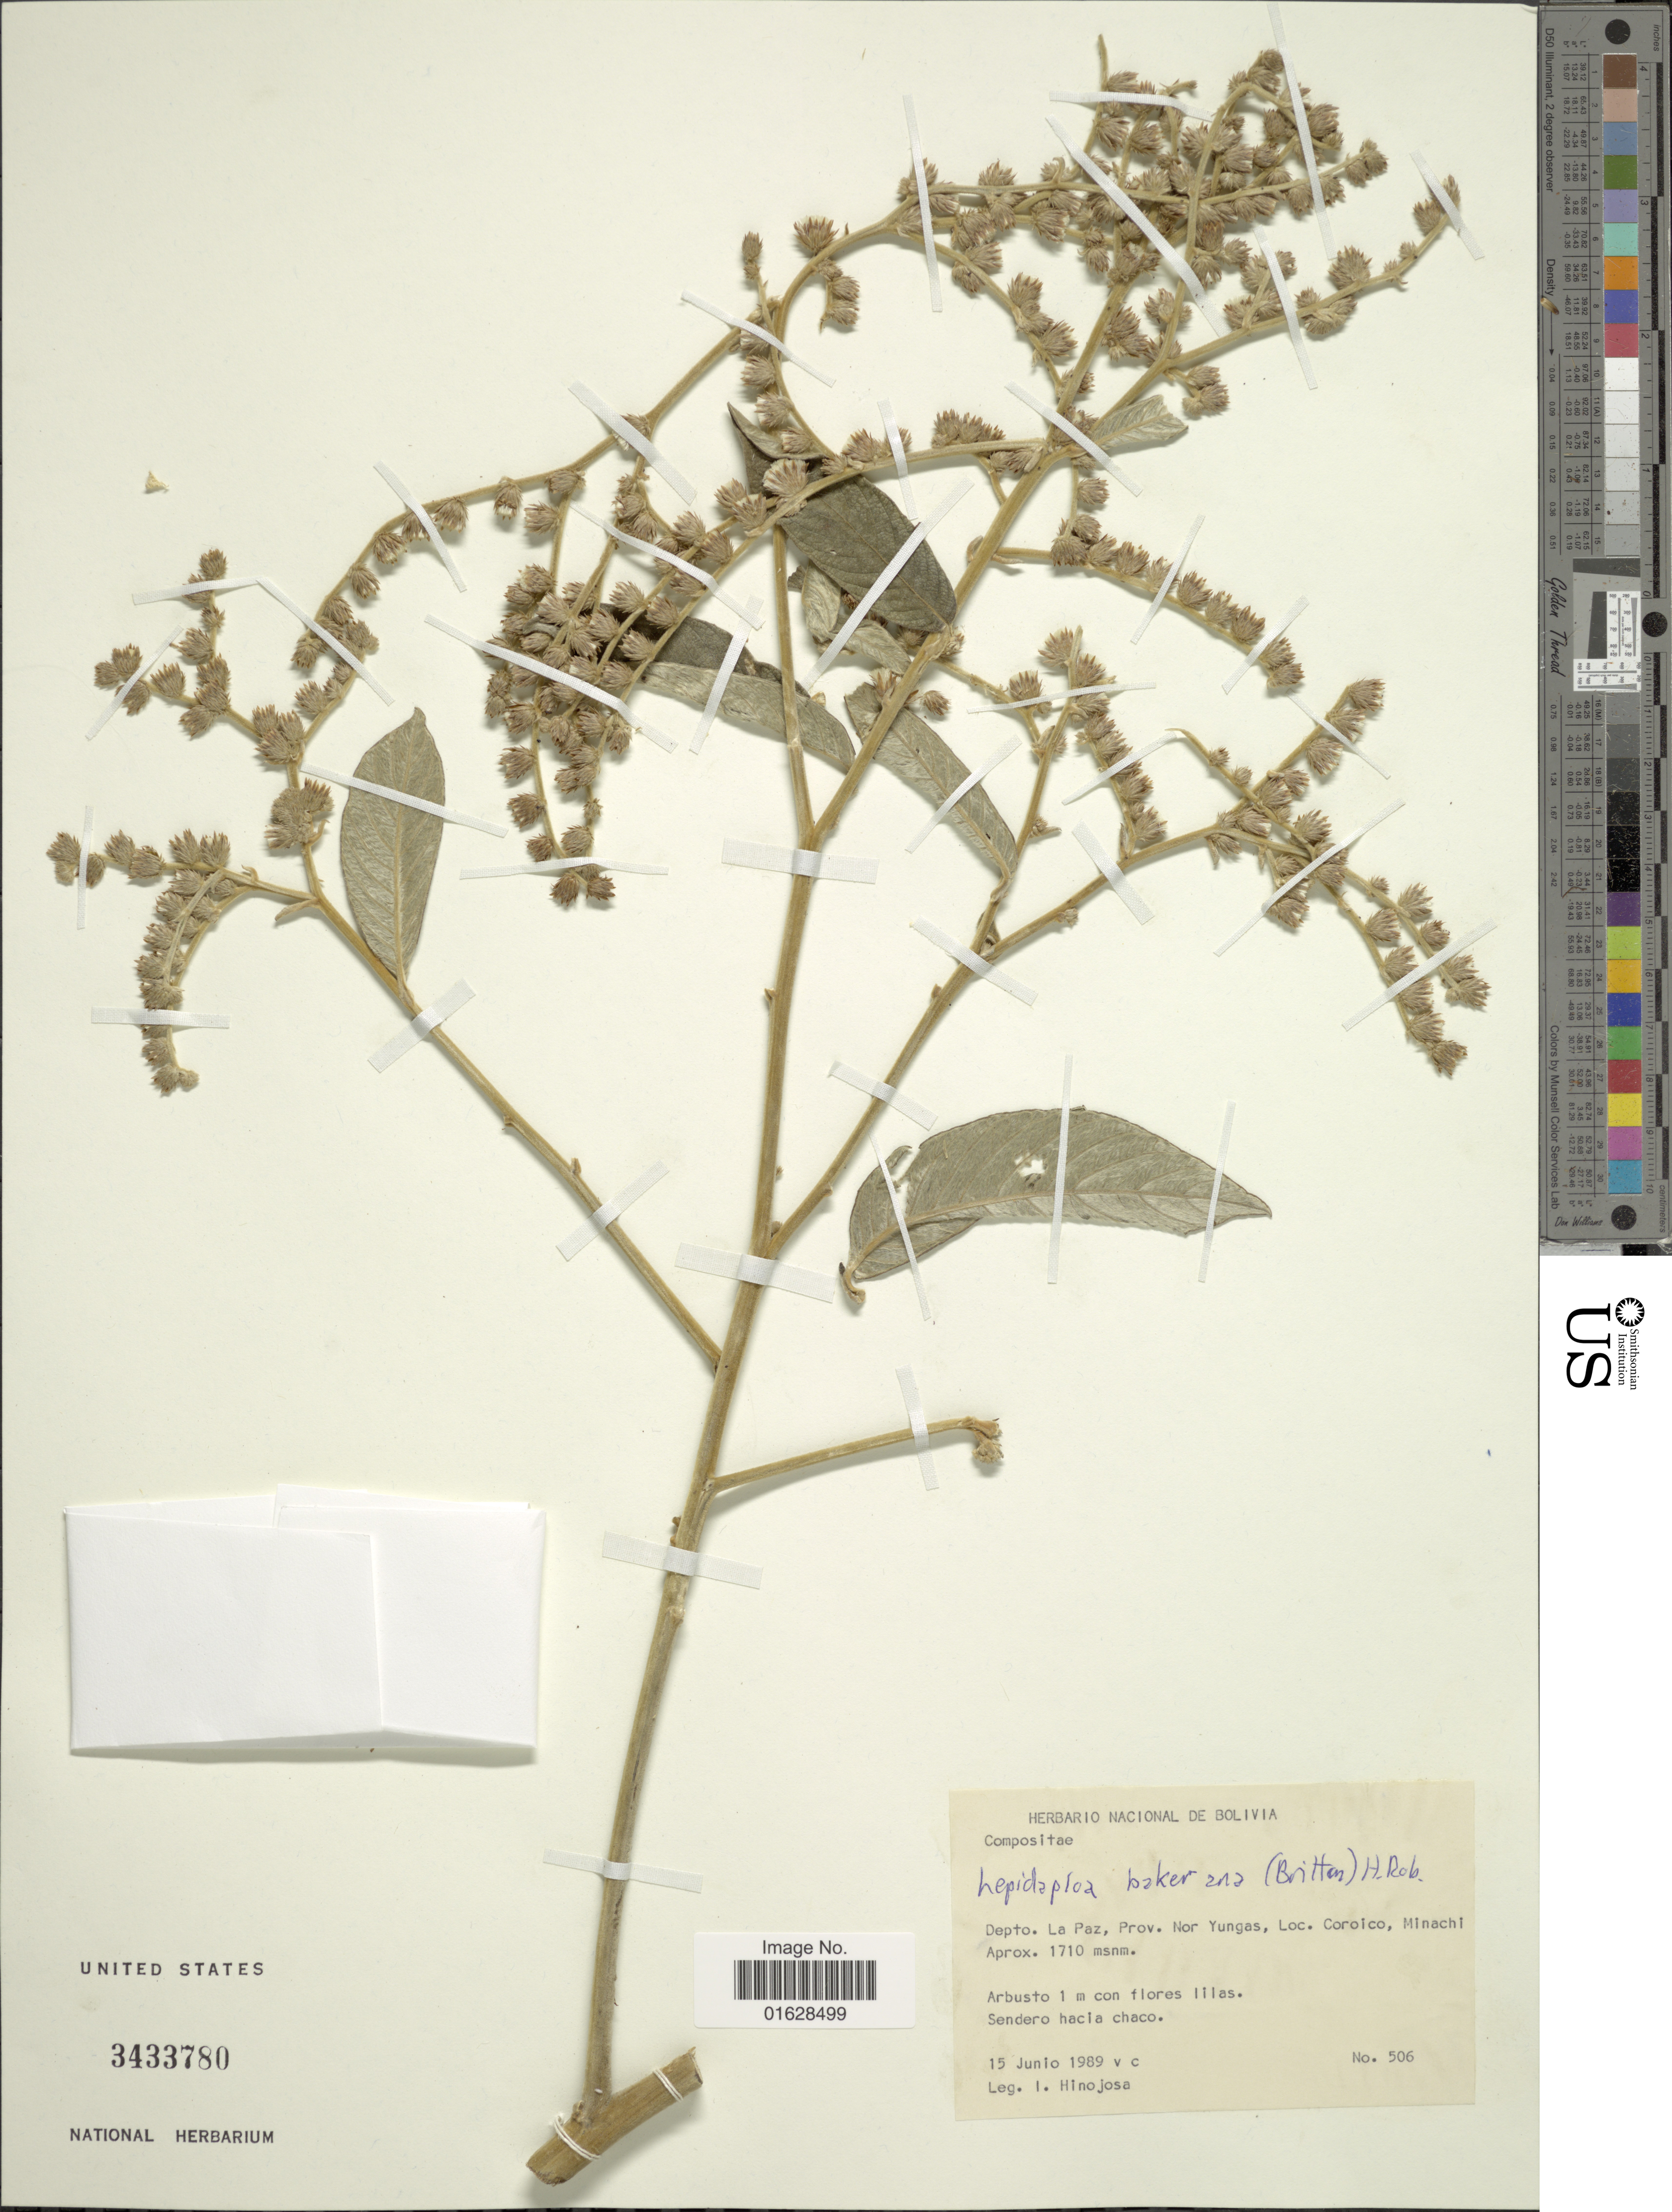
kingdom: Plantae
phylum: Tracheophyta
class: Magnoliopsida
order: Asterales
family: Asteraceae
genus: Lepidaploa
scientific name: Lepidaploa bakerana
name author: (Britton) H. Rob.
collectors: I. Hinojosa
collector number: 506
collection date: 1989-06-15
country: Bolivia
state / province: La Paz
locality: Bolivia. La Paz, Prov. Nor Yungas, Loc. Coroico, Minachi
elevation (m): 1710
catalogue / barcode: US 3433780